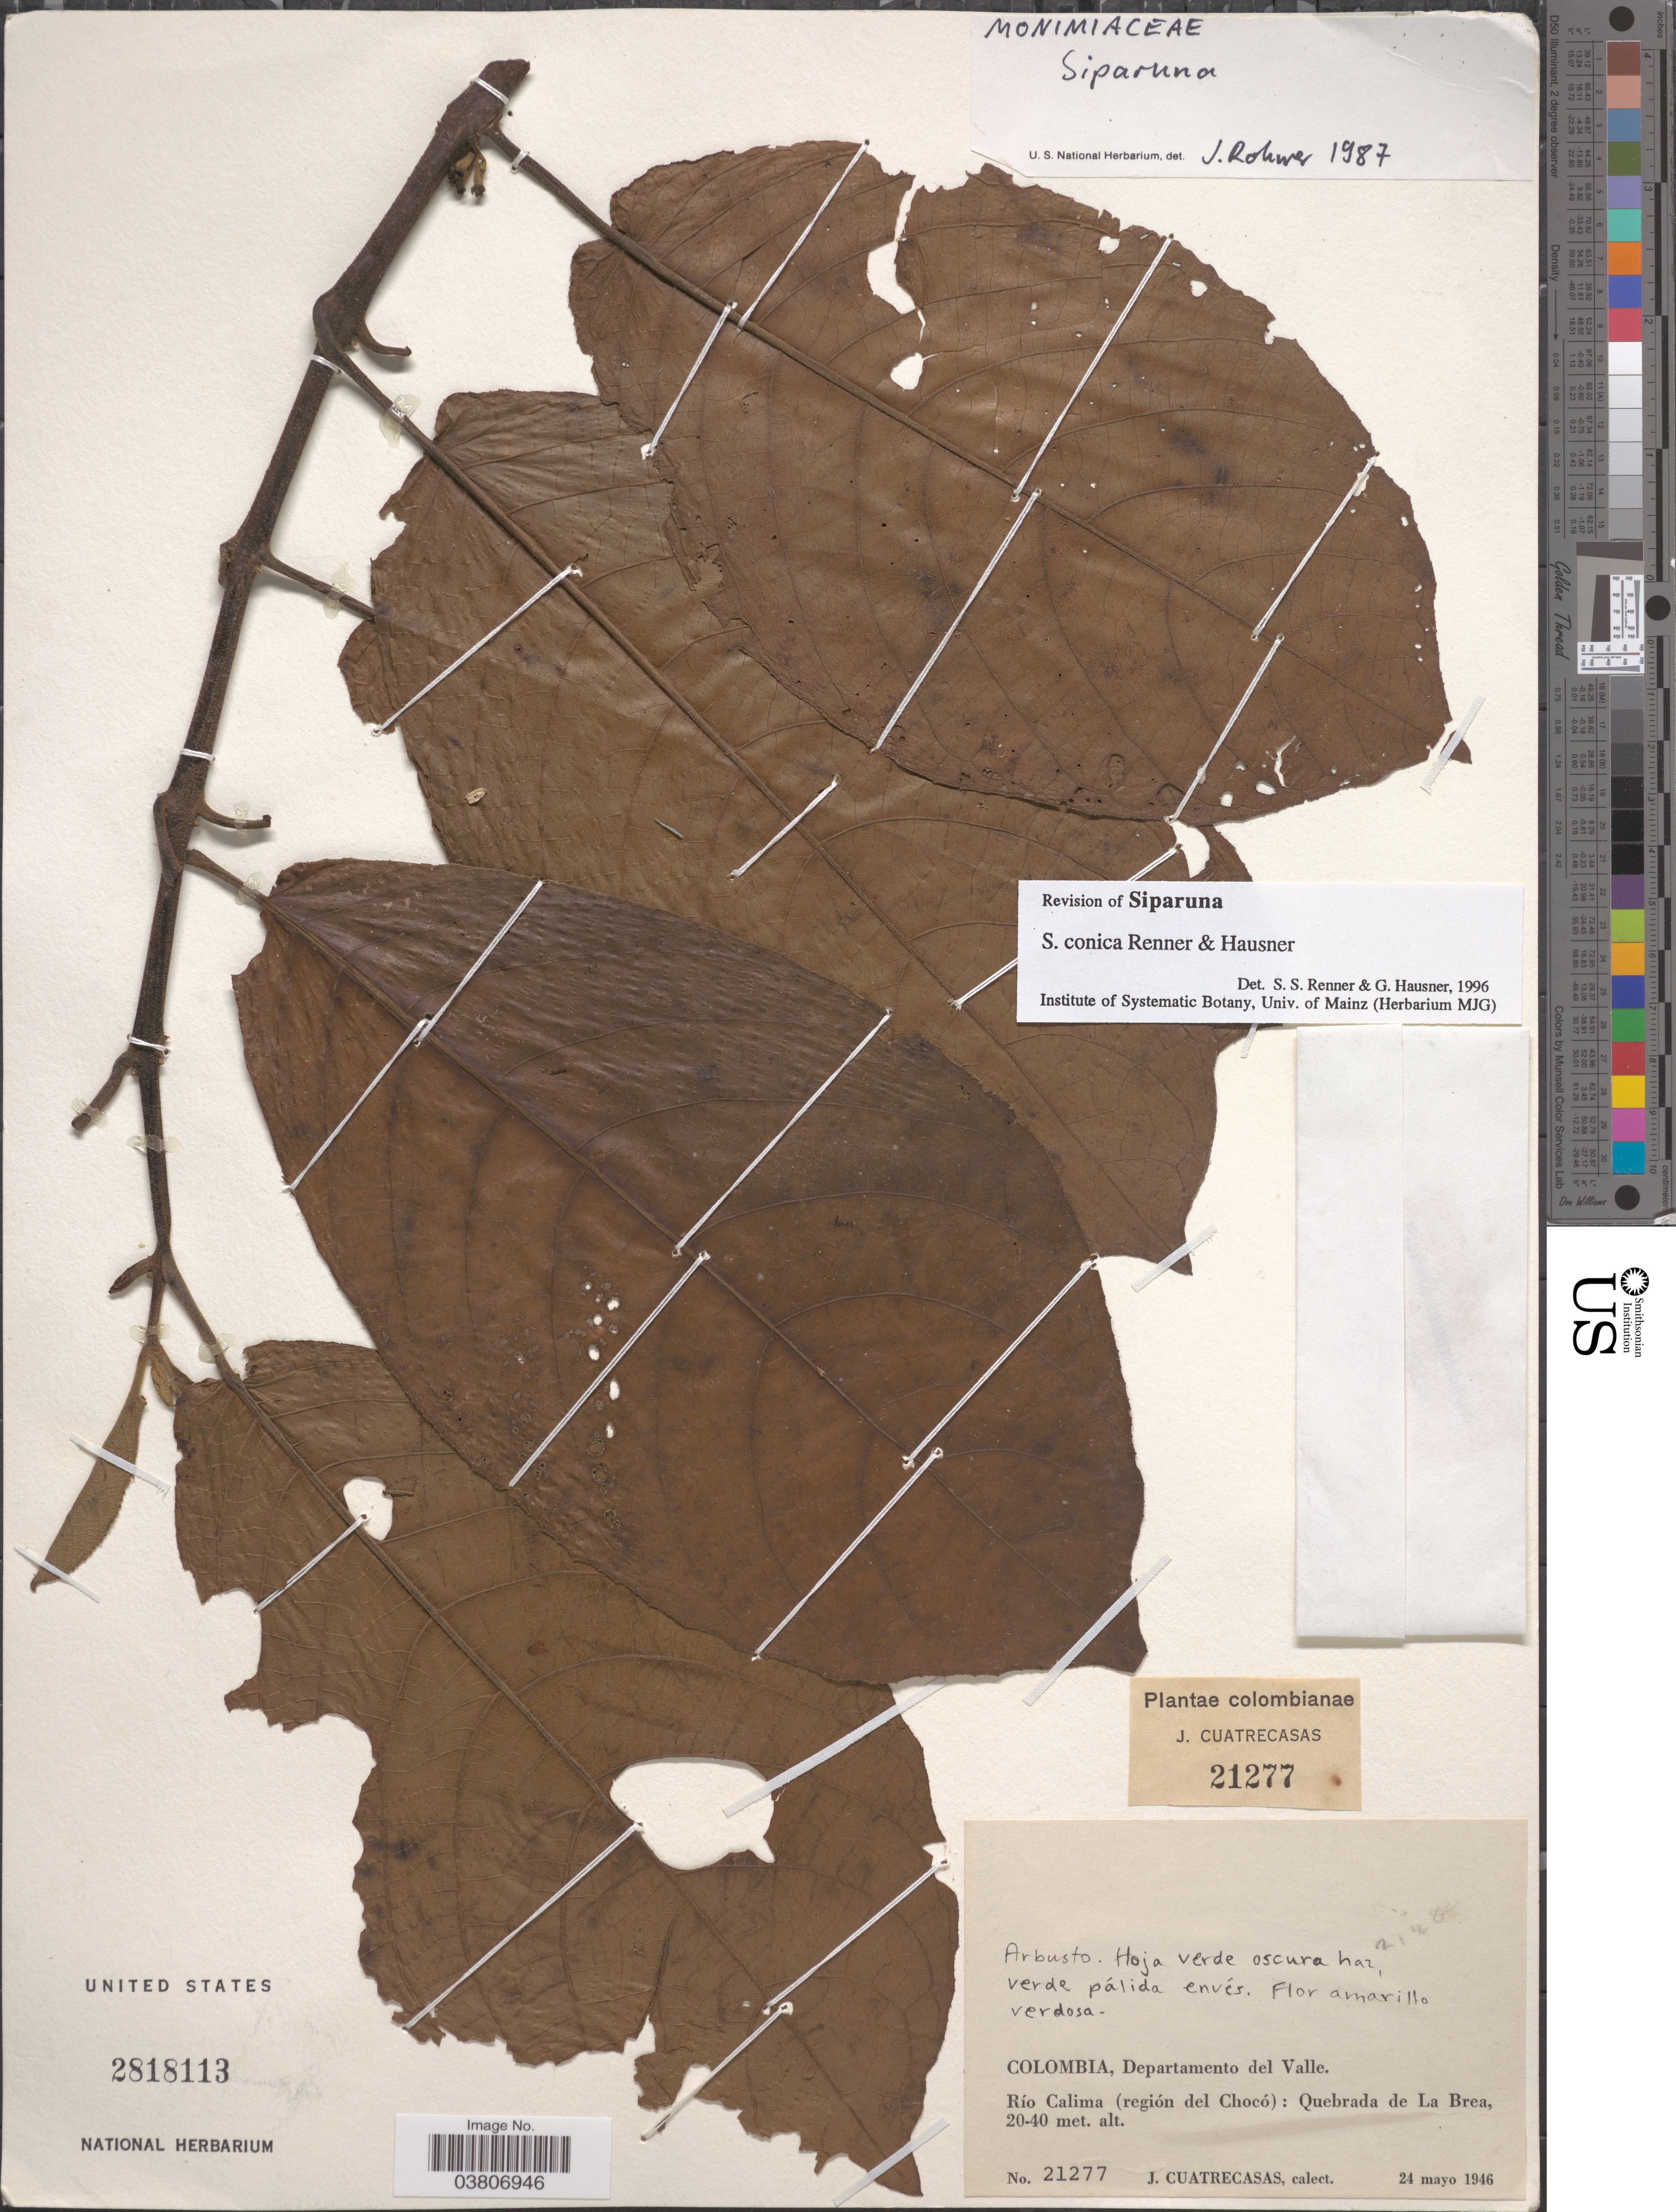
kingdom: Plantae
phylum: Tracheophyta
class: Magnoliopsida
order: Laurales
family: Siparunaceae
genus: Siparuna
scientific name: Siparuna conica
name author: S.S. Renner & Hausner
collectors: J. Cuatrecasas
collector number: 21277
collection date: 1946-05-24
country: Colombia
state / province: Valle del Cauca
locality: Departamento del Valle. Río Calima (región del Chocó): Quebrada de La Brea.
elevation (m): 20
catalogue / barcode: US 2818113